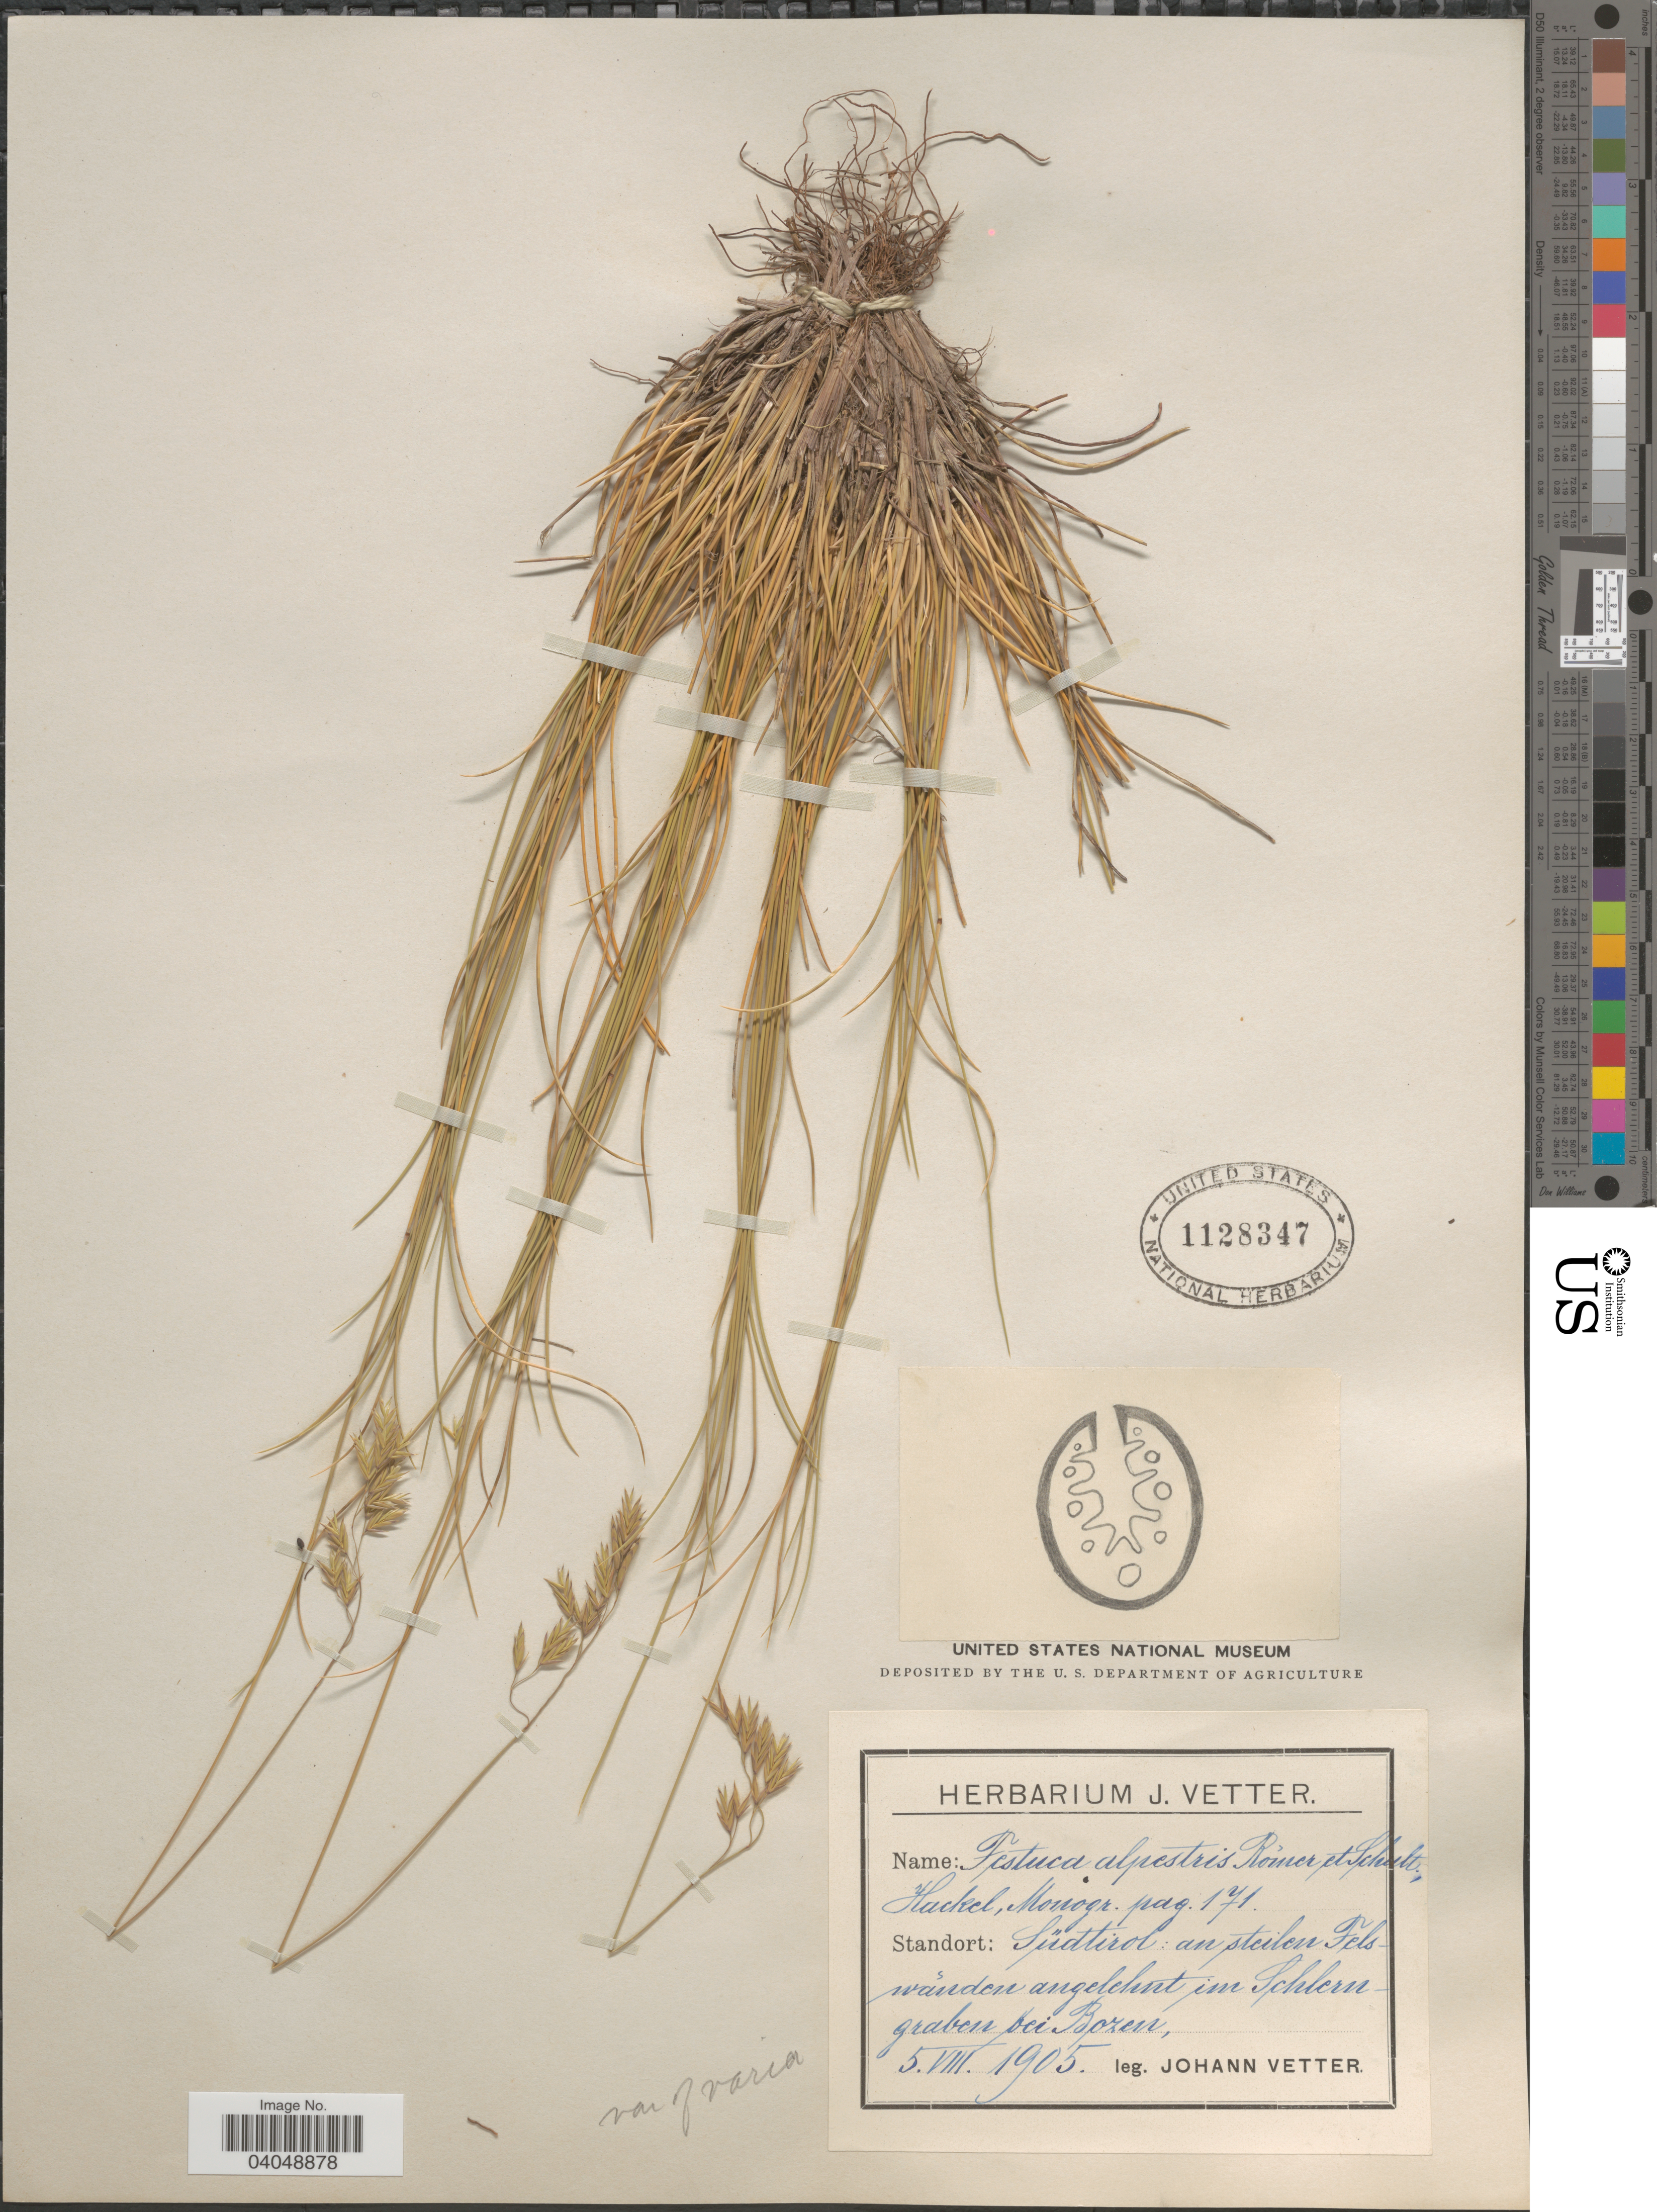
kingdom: Plantae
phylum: Tracheophyta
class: Liliopsida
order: Poales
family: Poaceae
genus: Festuca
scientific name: Festuca alpestris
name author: Roem. & Schult.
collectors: J. Vetter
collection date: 1905-08-05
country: Germany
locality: Südtirol : an steilen Felswãnden angelehnt im Schlerngraben bei Bozen.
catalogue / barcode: US 1128347